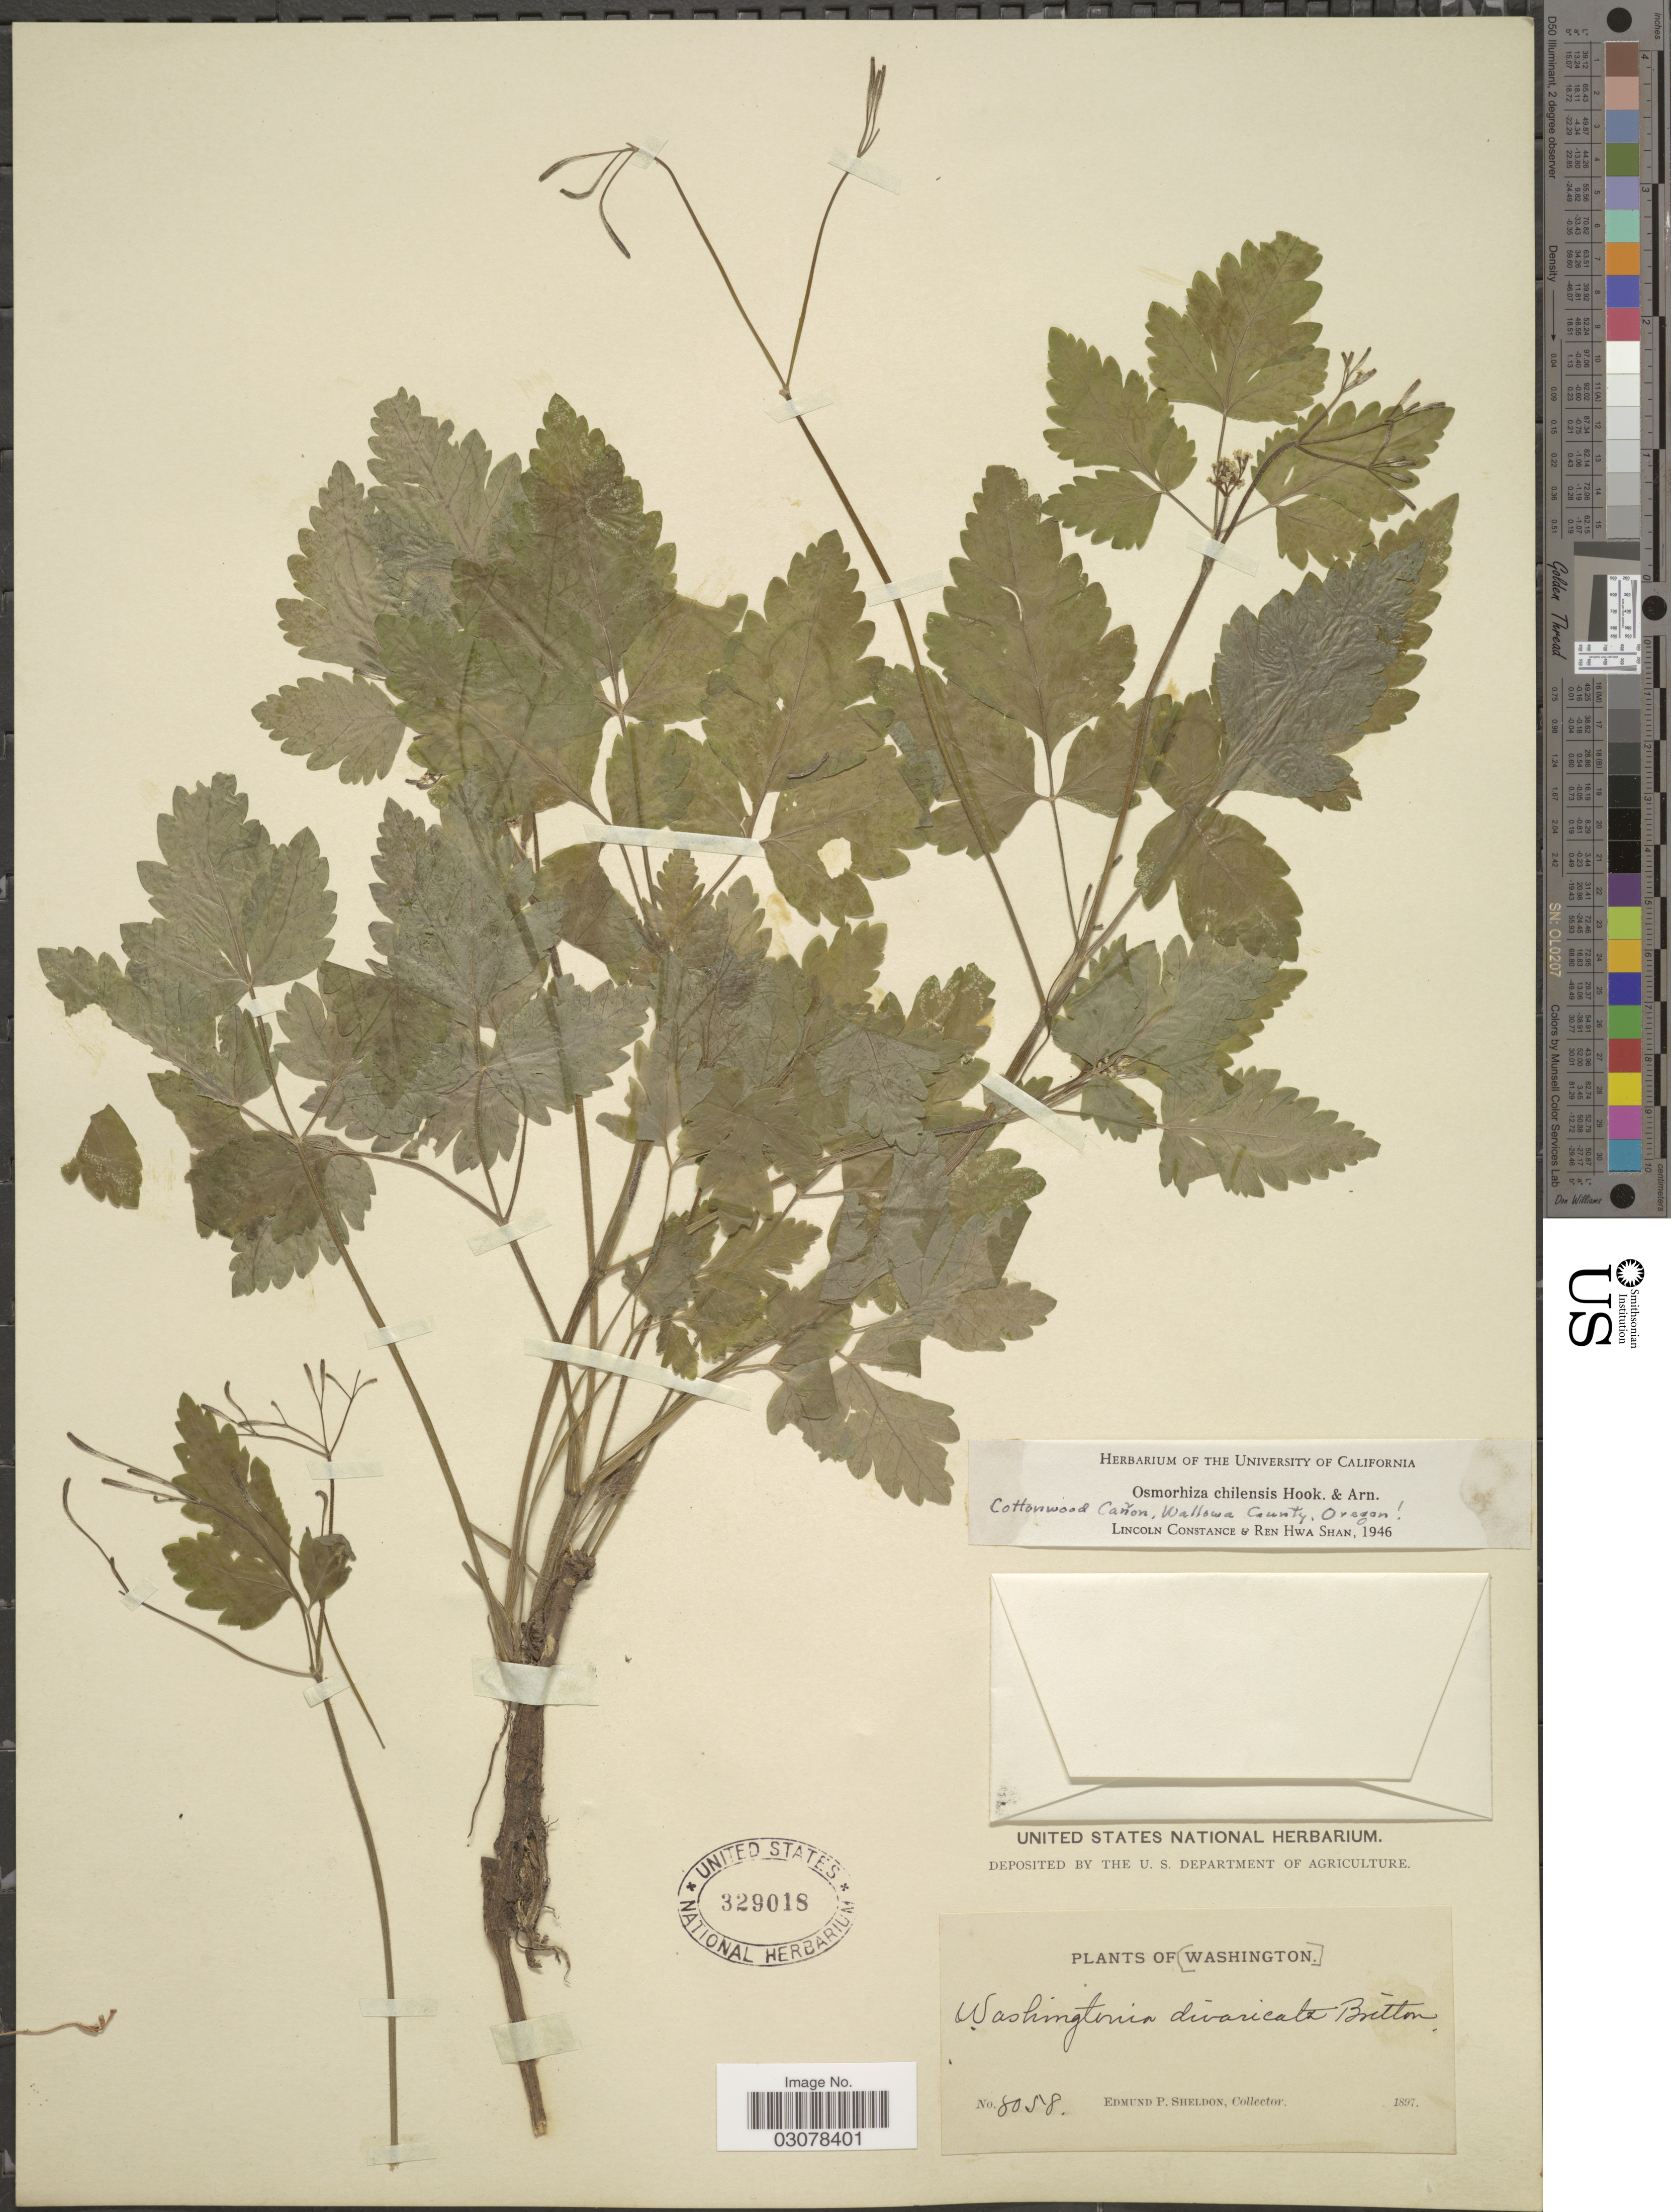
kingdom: Plantae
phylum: Tracheophyta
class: Magnoliopsida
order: Apiales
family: Apiaceae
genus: Osmorhiza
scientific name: Osmorhiza chilensis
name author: Hook. & Arn.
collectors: E. P. Sheldon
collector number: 8058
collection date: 1897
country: United States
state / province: Washington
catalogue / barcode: US 329018